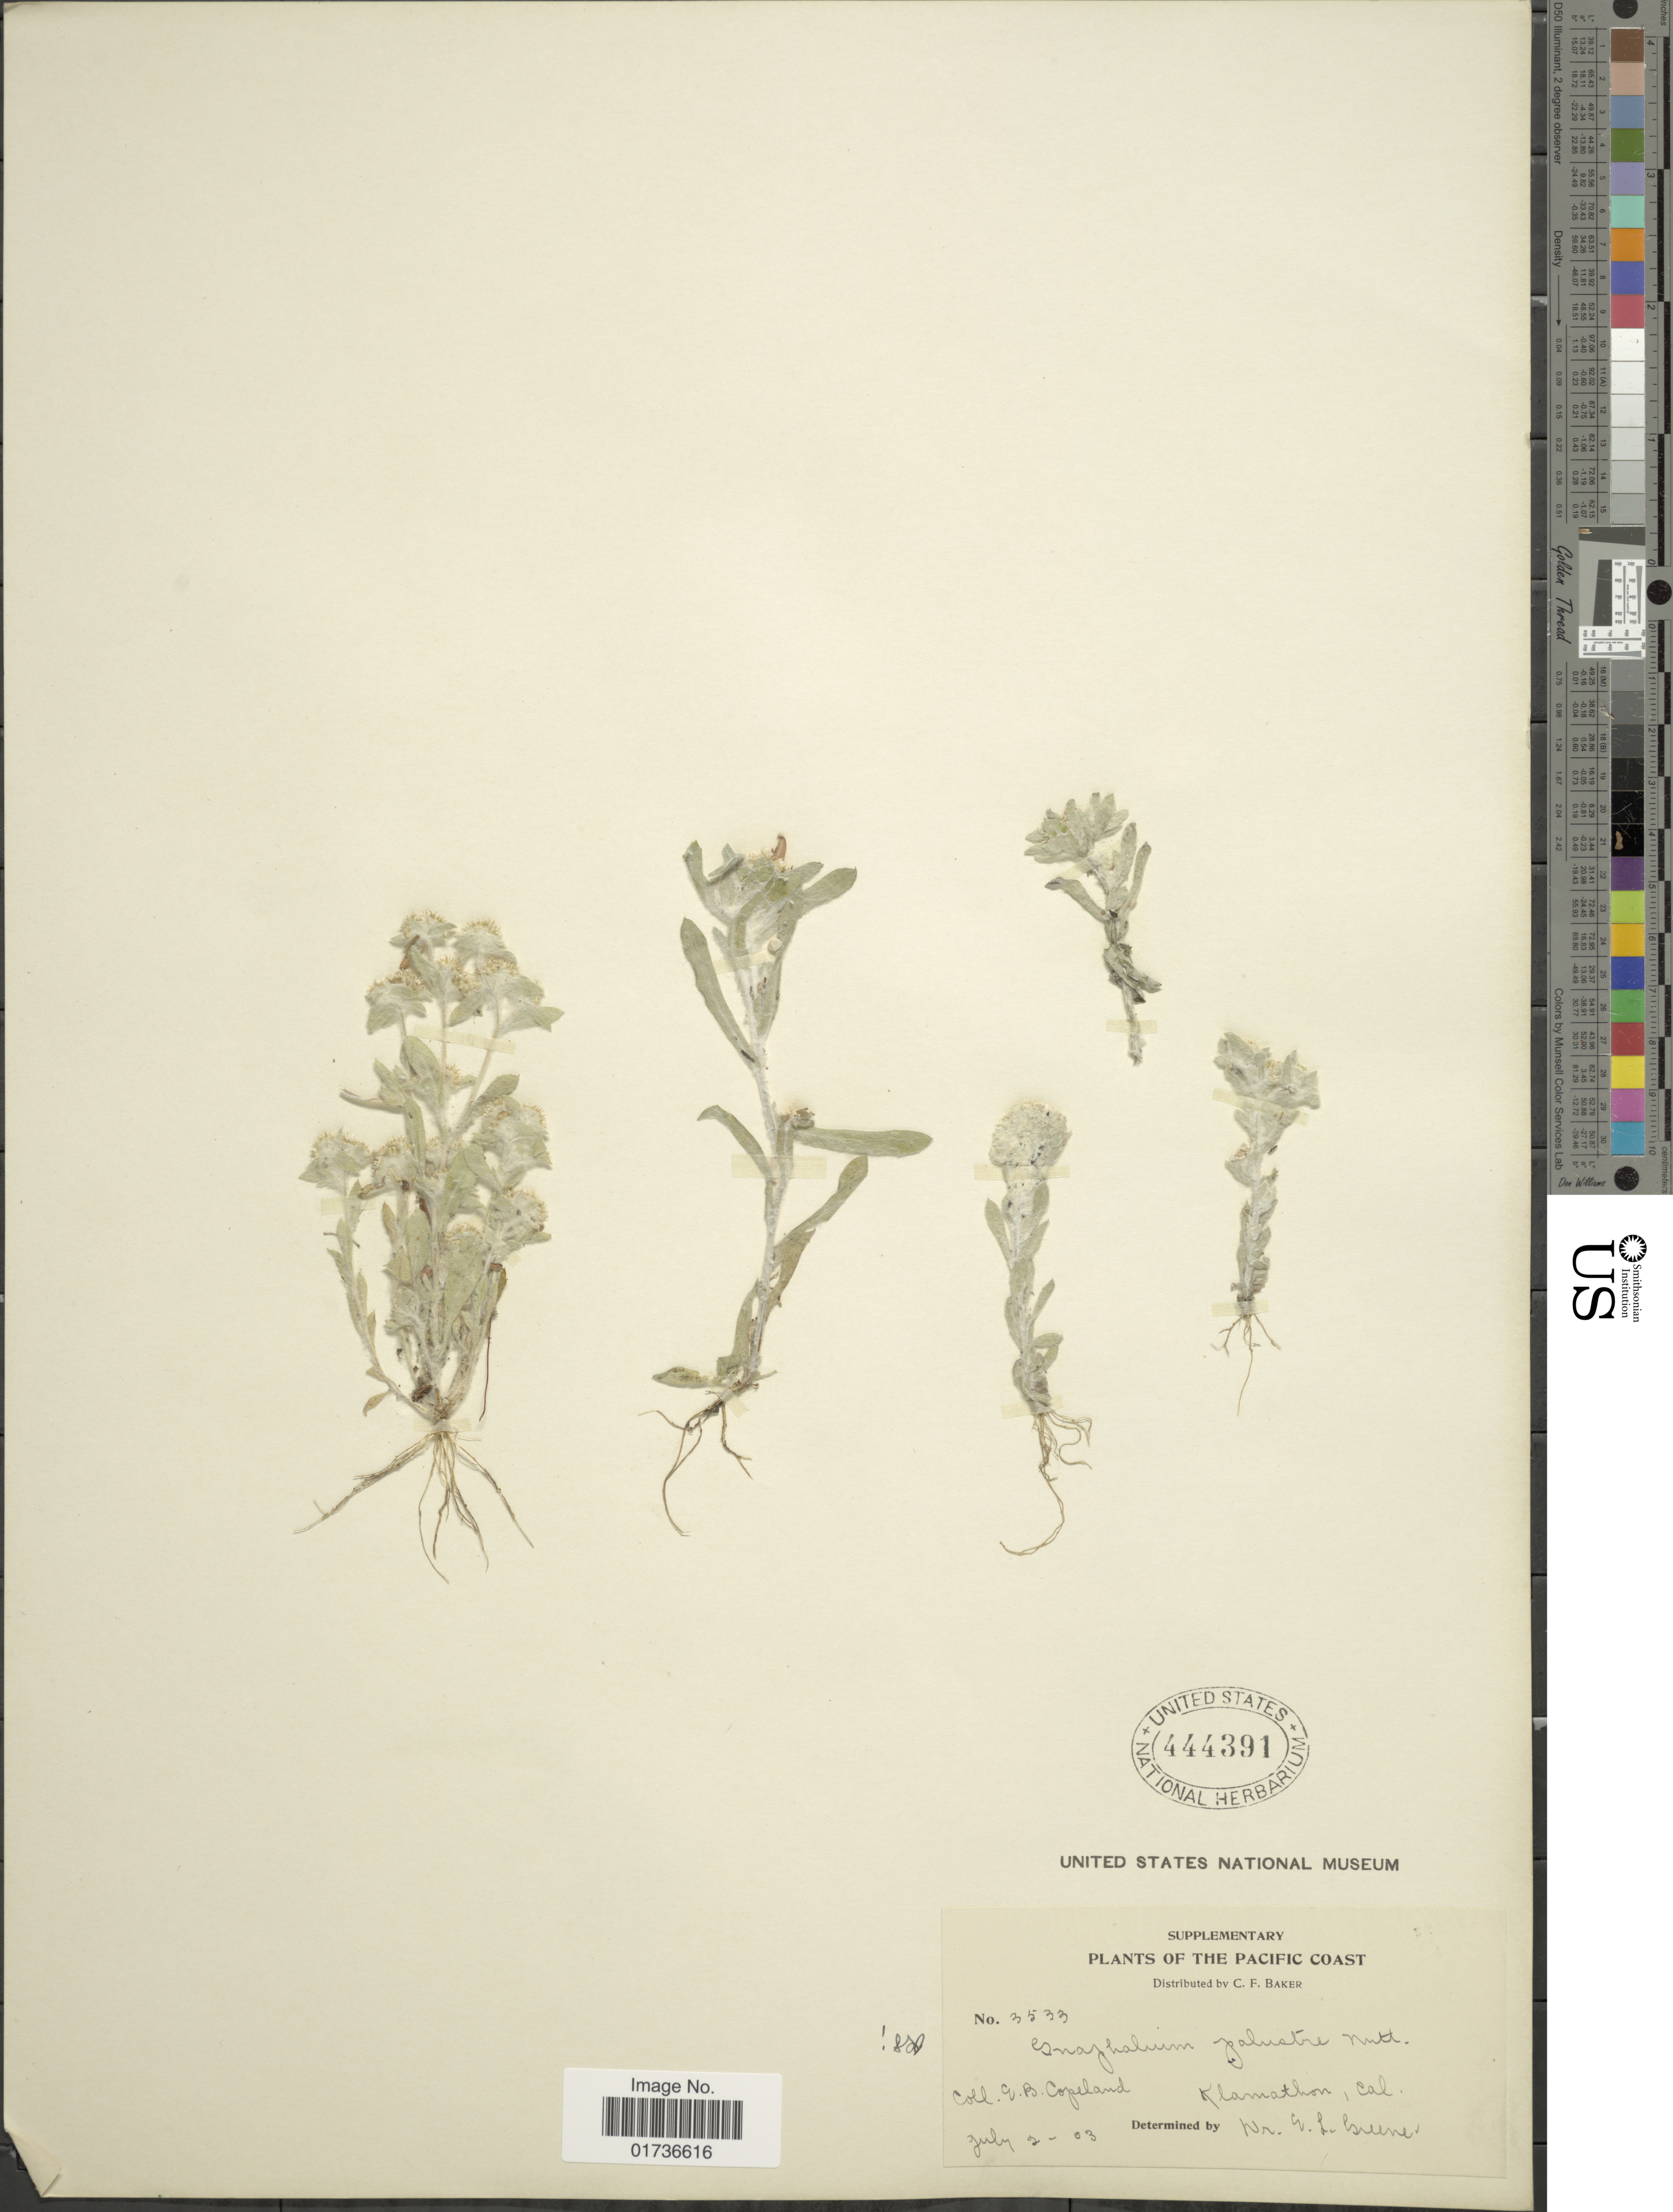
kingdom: Plantae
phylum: Tracheophyta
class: Magnoliopsida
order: Asterales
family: Asteraceae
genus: Gnaphalium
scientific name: Gnaphalium palustre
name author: Nutt.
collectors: E. B. Copeland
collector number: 3533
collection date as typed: Transcribed d/m/y: 2/7/3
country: United States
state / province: California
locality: The Pacific Coast, Klamathon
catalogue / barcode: US 444391